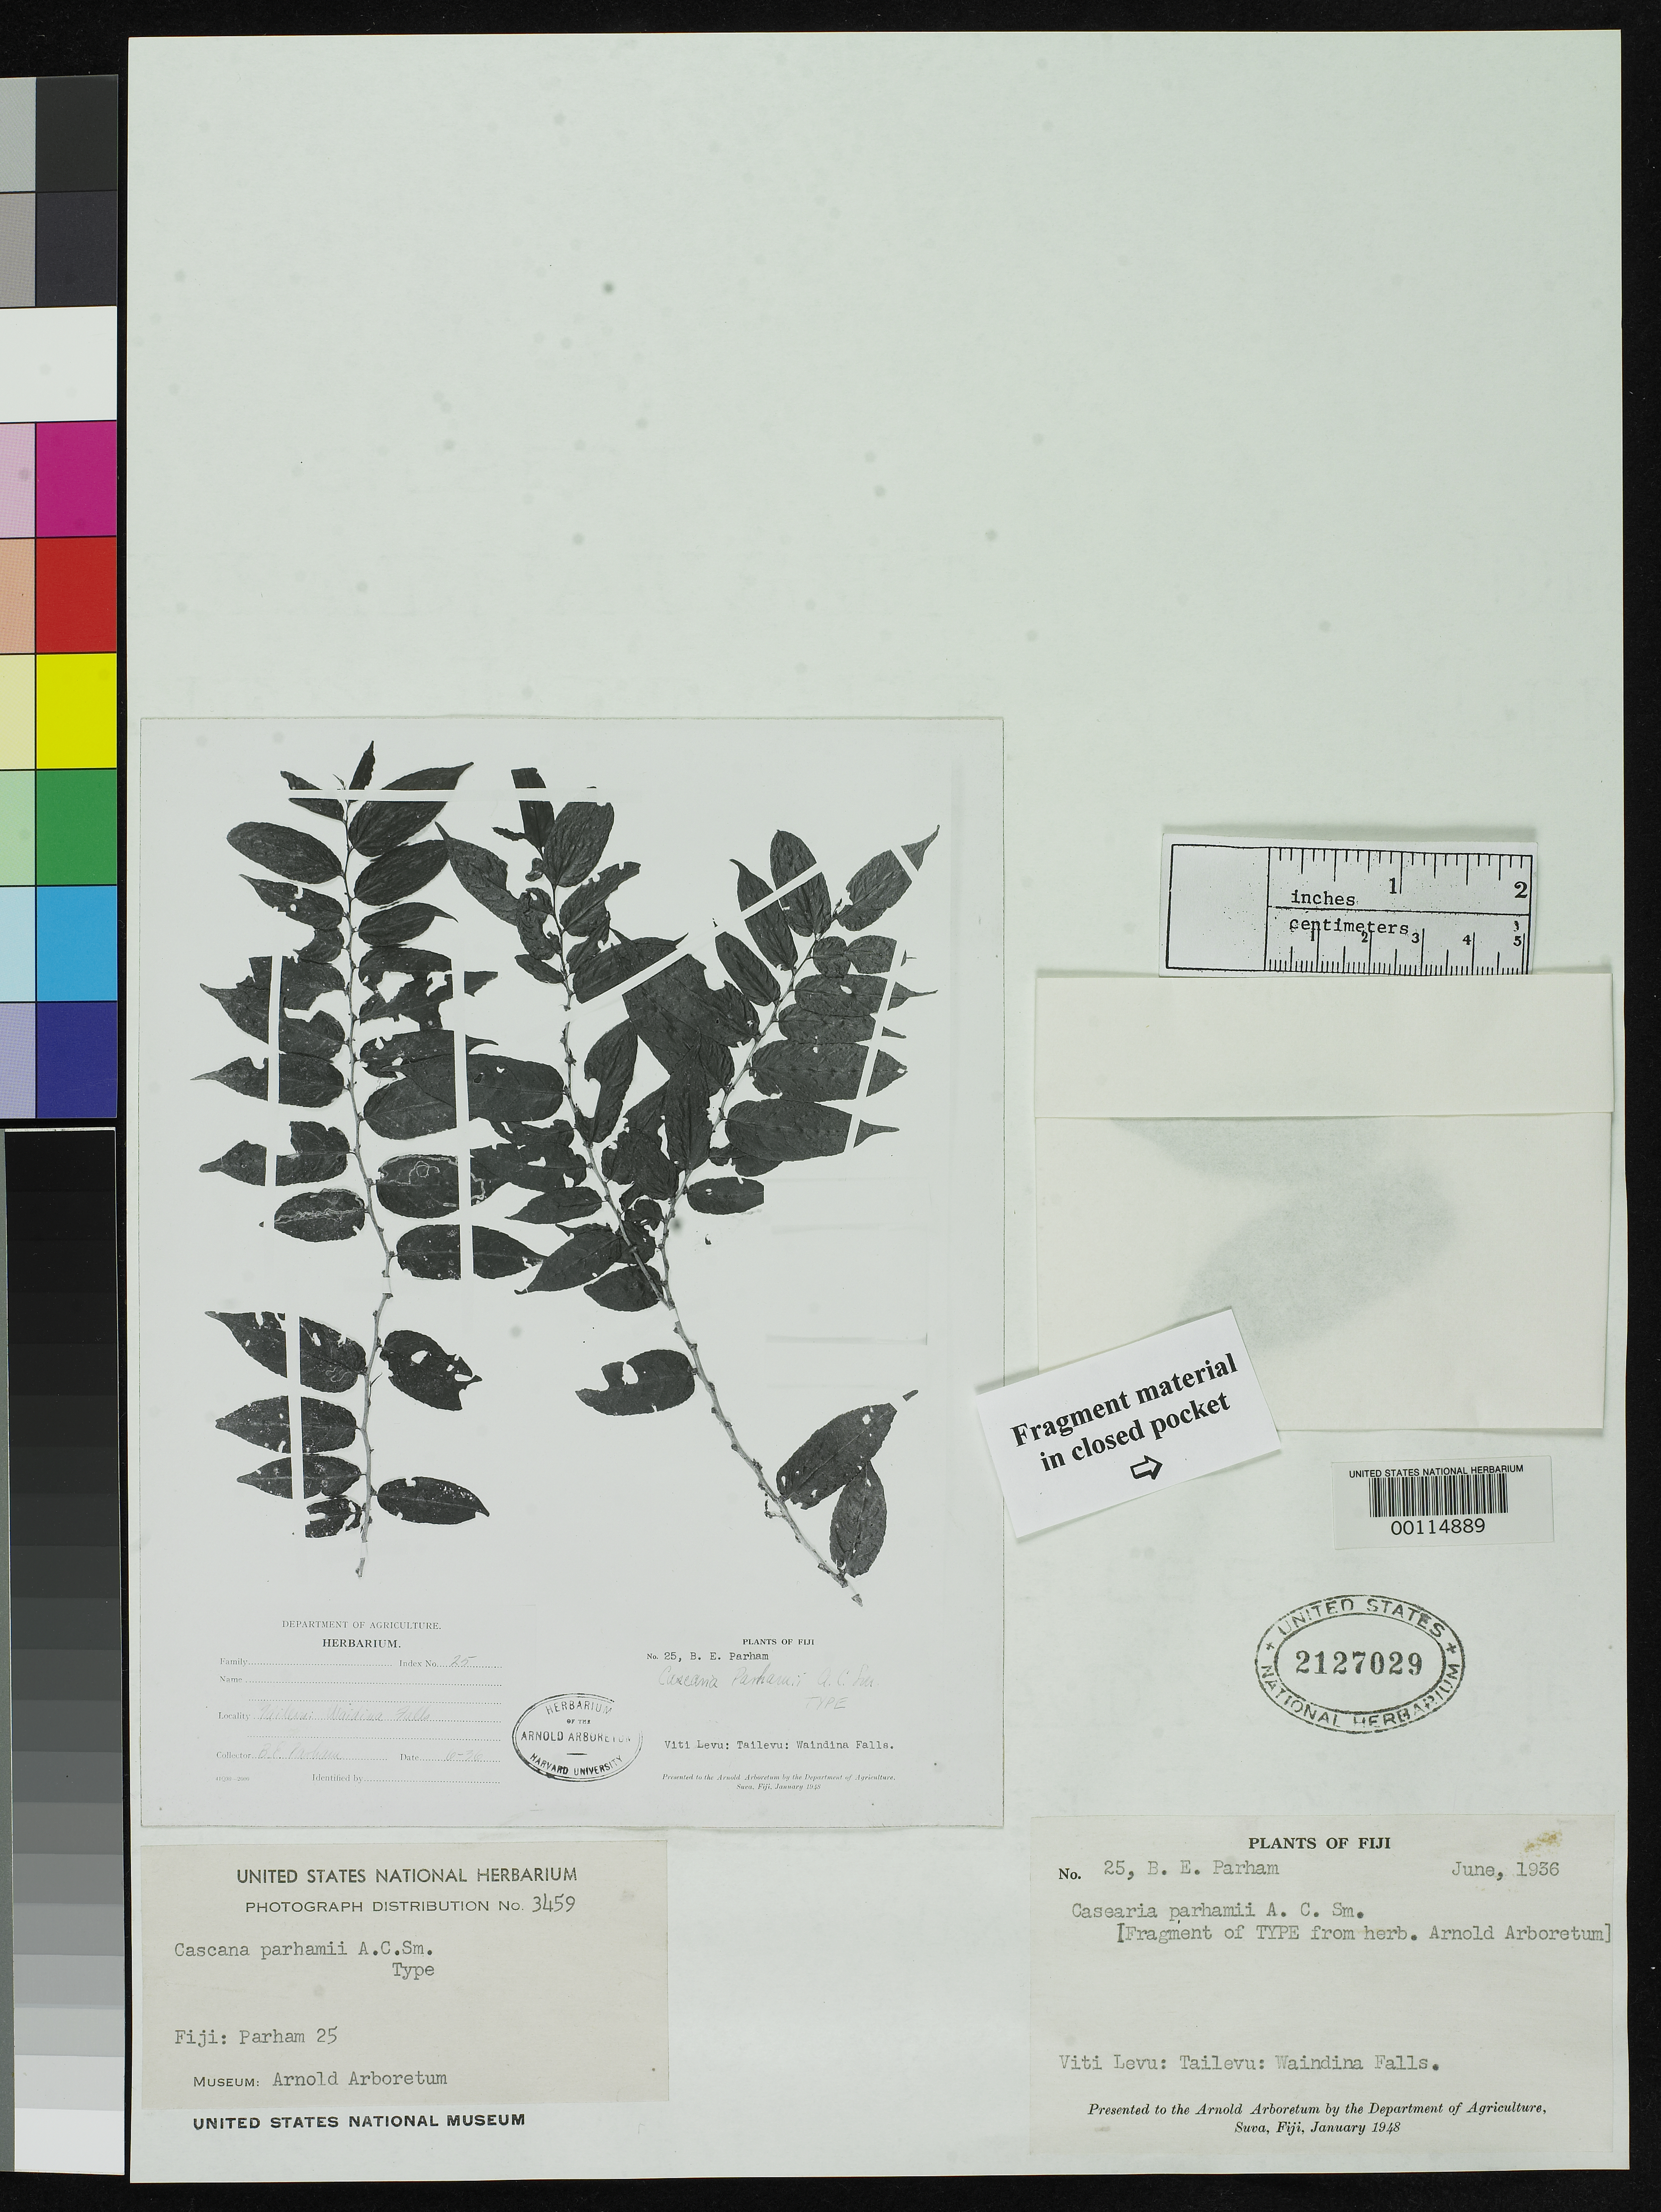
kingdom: Plantae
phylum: Tracheophyta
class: Magnoliopsida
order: Malpighiales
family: Salicaceae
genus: Casearia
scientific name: Casearia parhamii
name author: A.C. Sm.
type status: Type Fragment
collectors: B. E. Parham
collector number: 25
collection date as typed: Jun 1936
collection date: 1936-06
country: Fiji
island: Viti Levu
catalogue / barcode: US 2127029